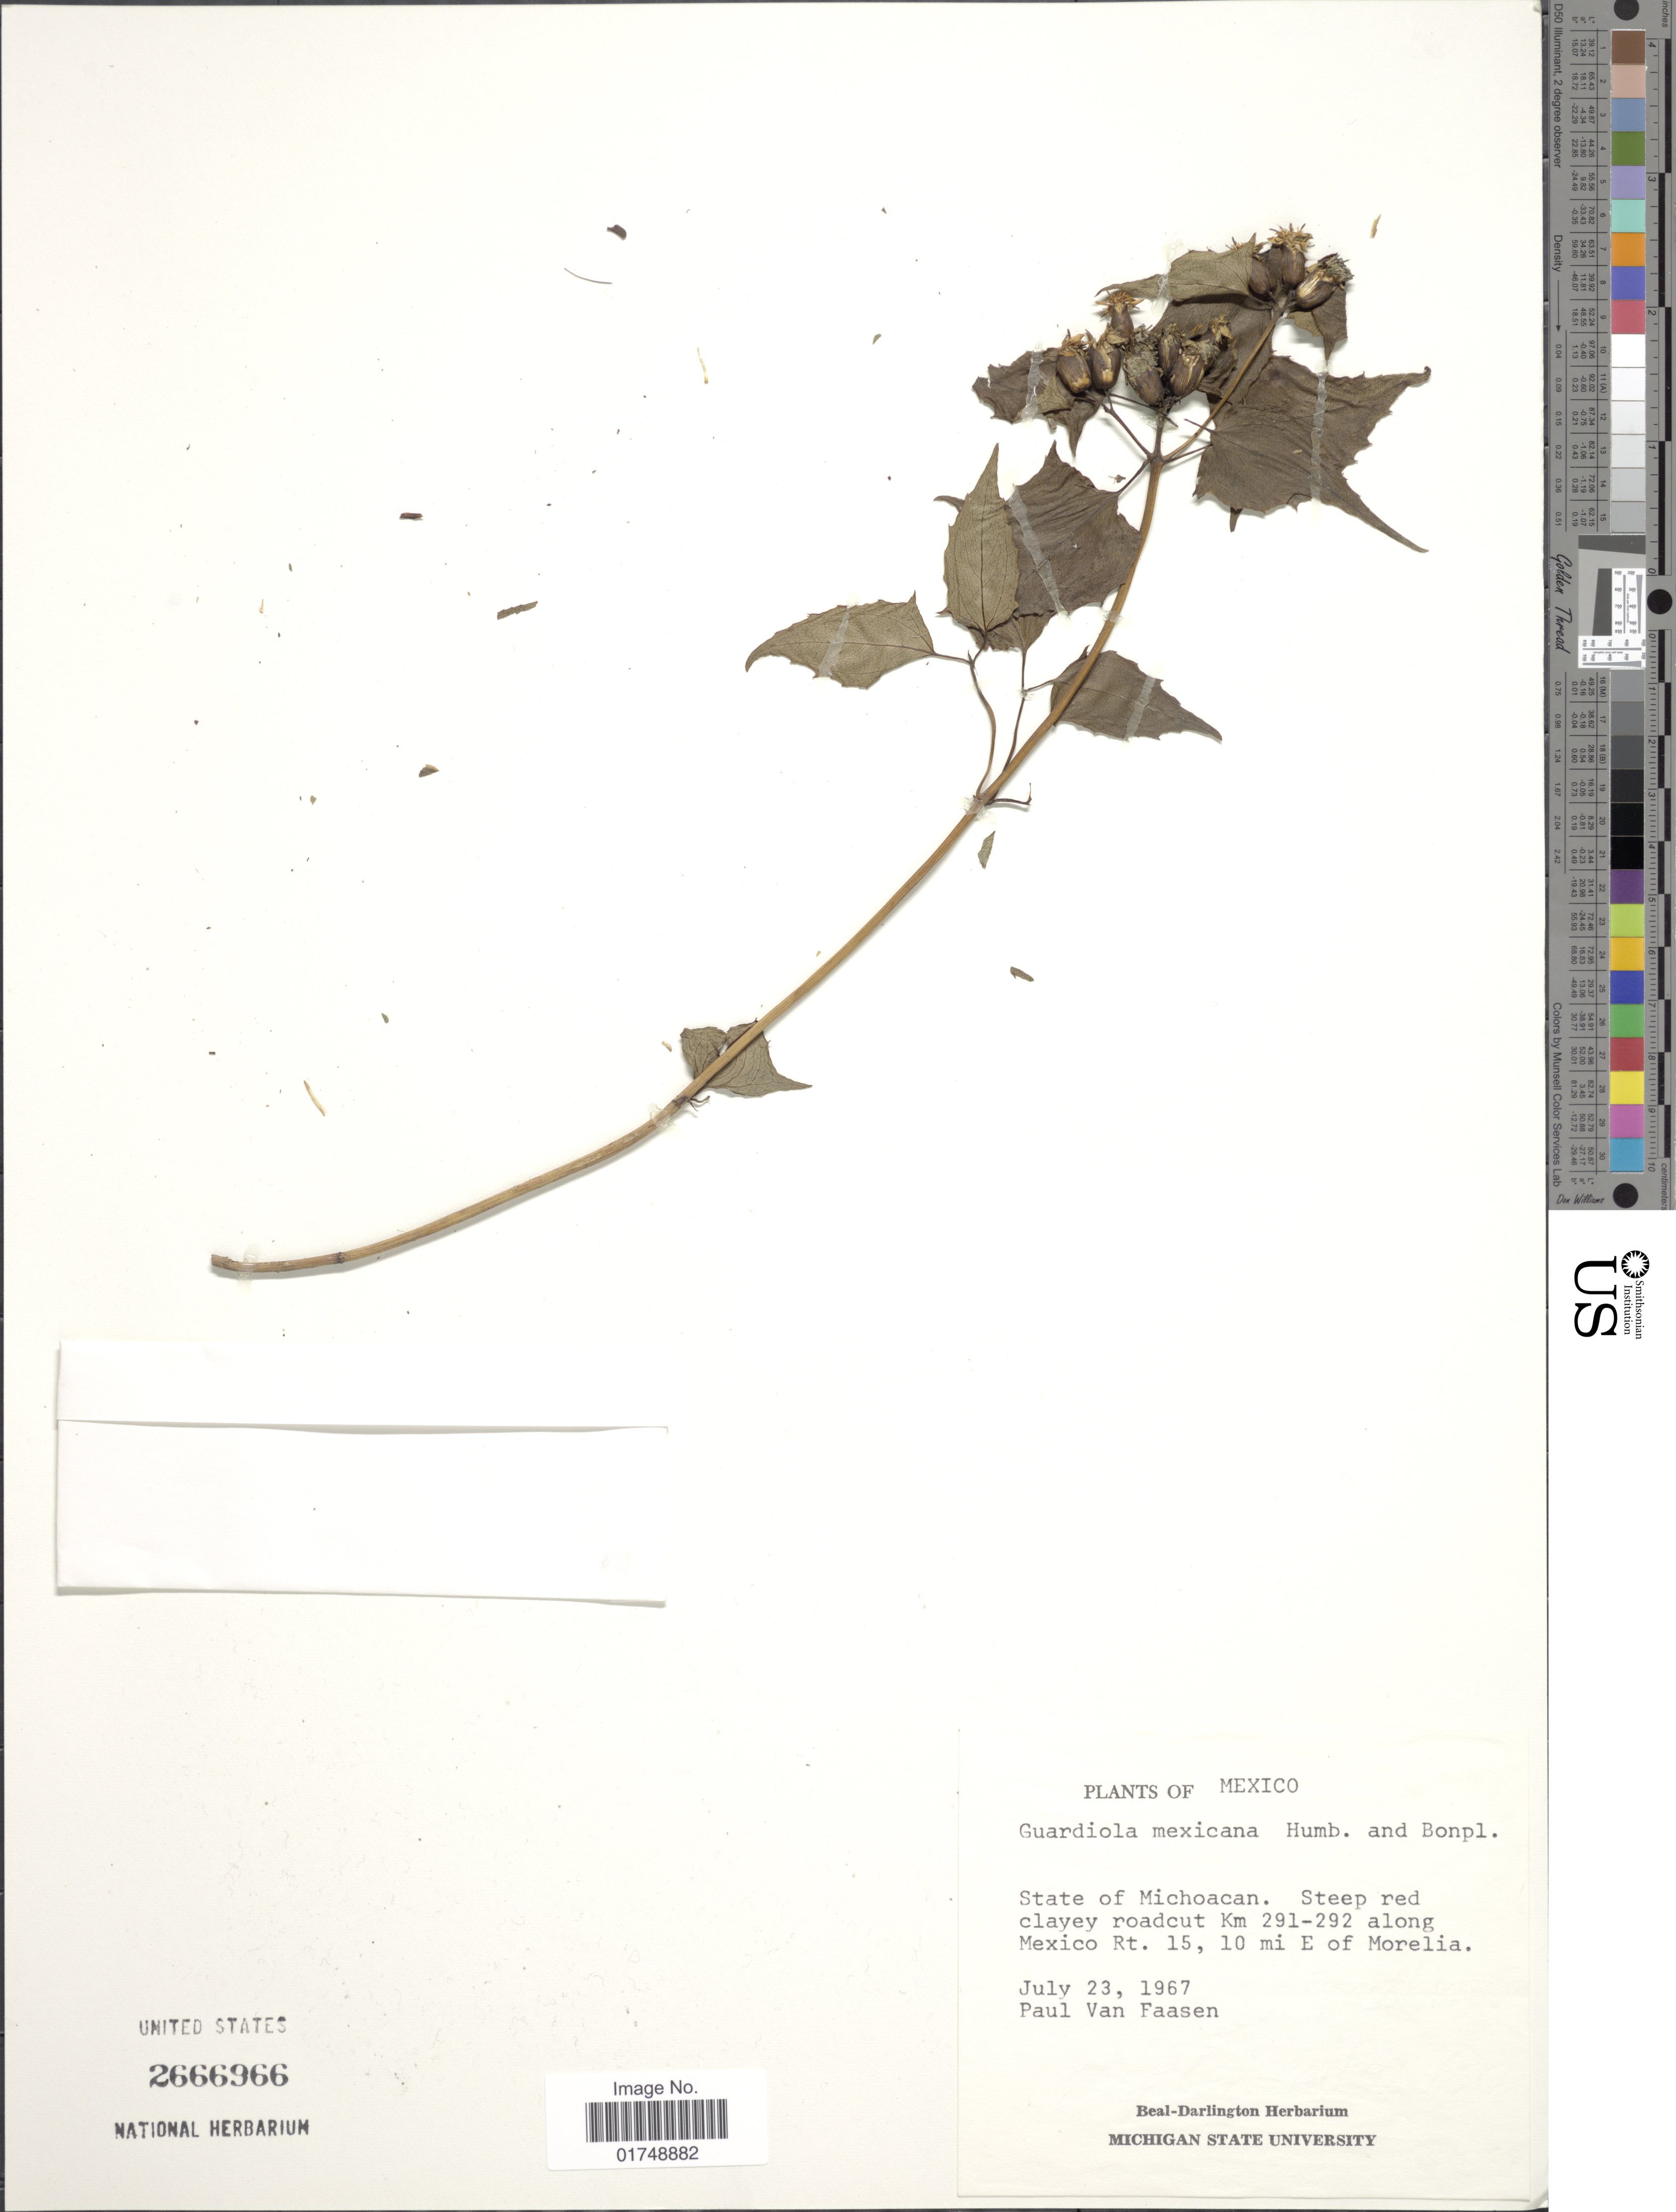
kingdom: Plantae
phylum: Tracheophyta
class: Magnoliopsida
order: Asterales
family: Asteraceae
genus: Guardiola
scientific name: Guardiola mexicana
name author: Humb. & Bonpl.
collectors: P. Van Faasen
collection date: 1967-07-23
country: Mexico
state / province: Michoacán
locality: Km 291-292 along Mexico Rt. 15, 10 mi. E of Morelia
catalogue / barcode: US 2666966